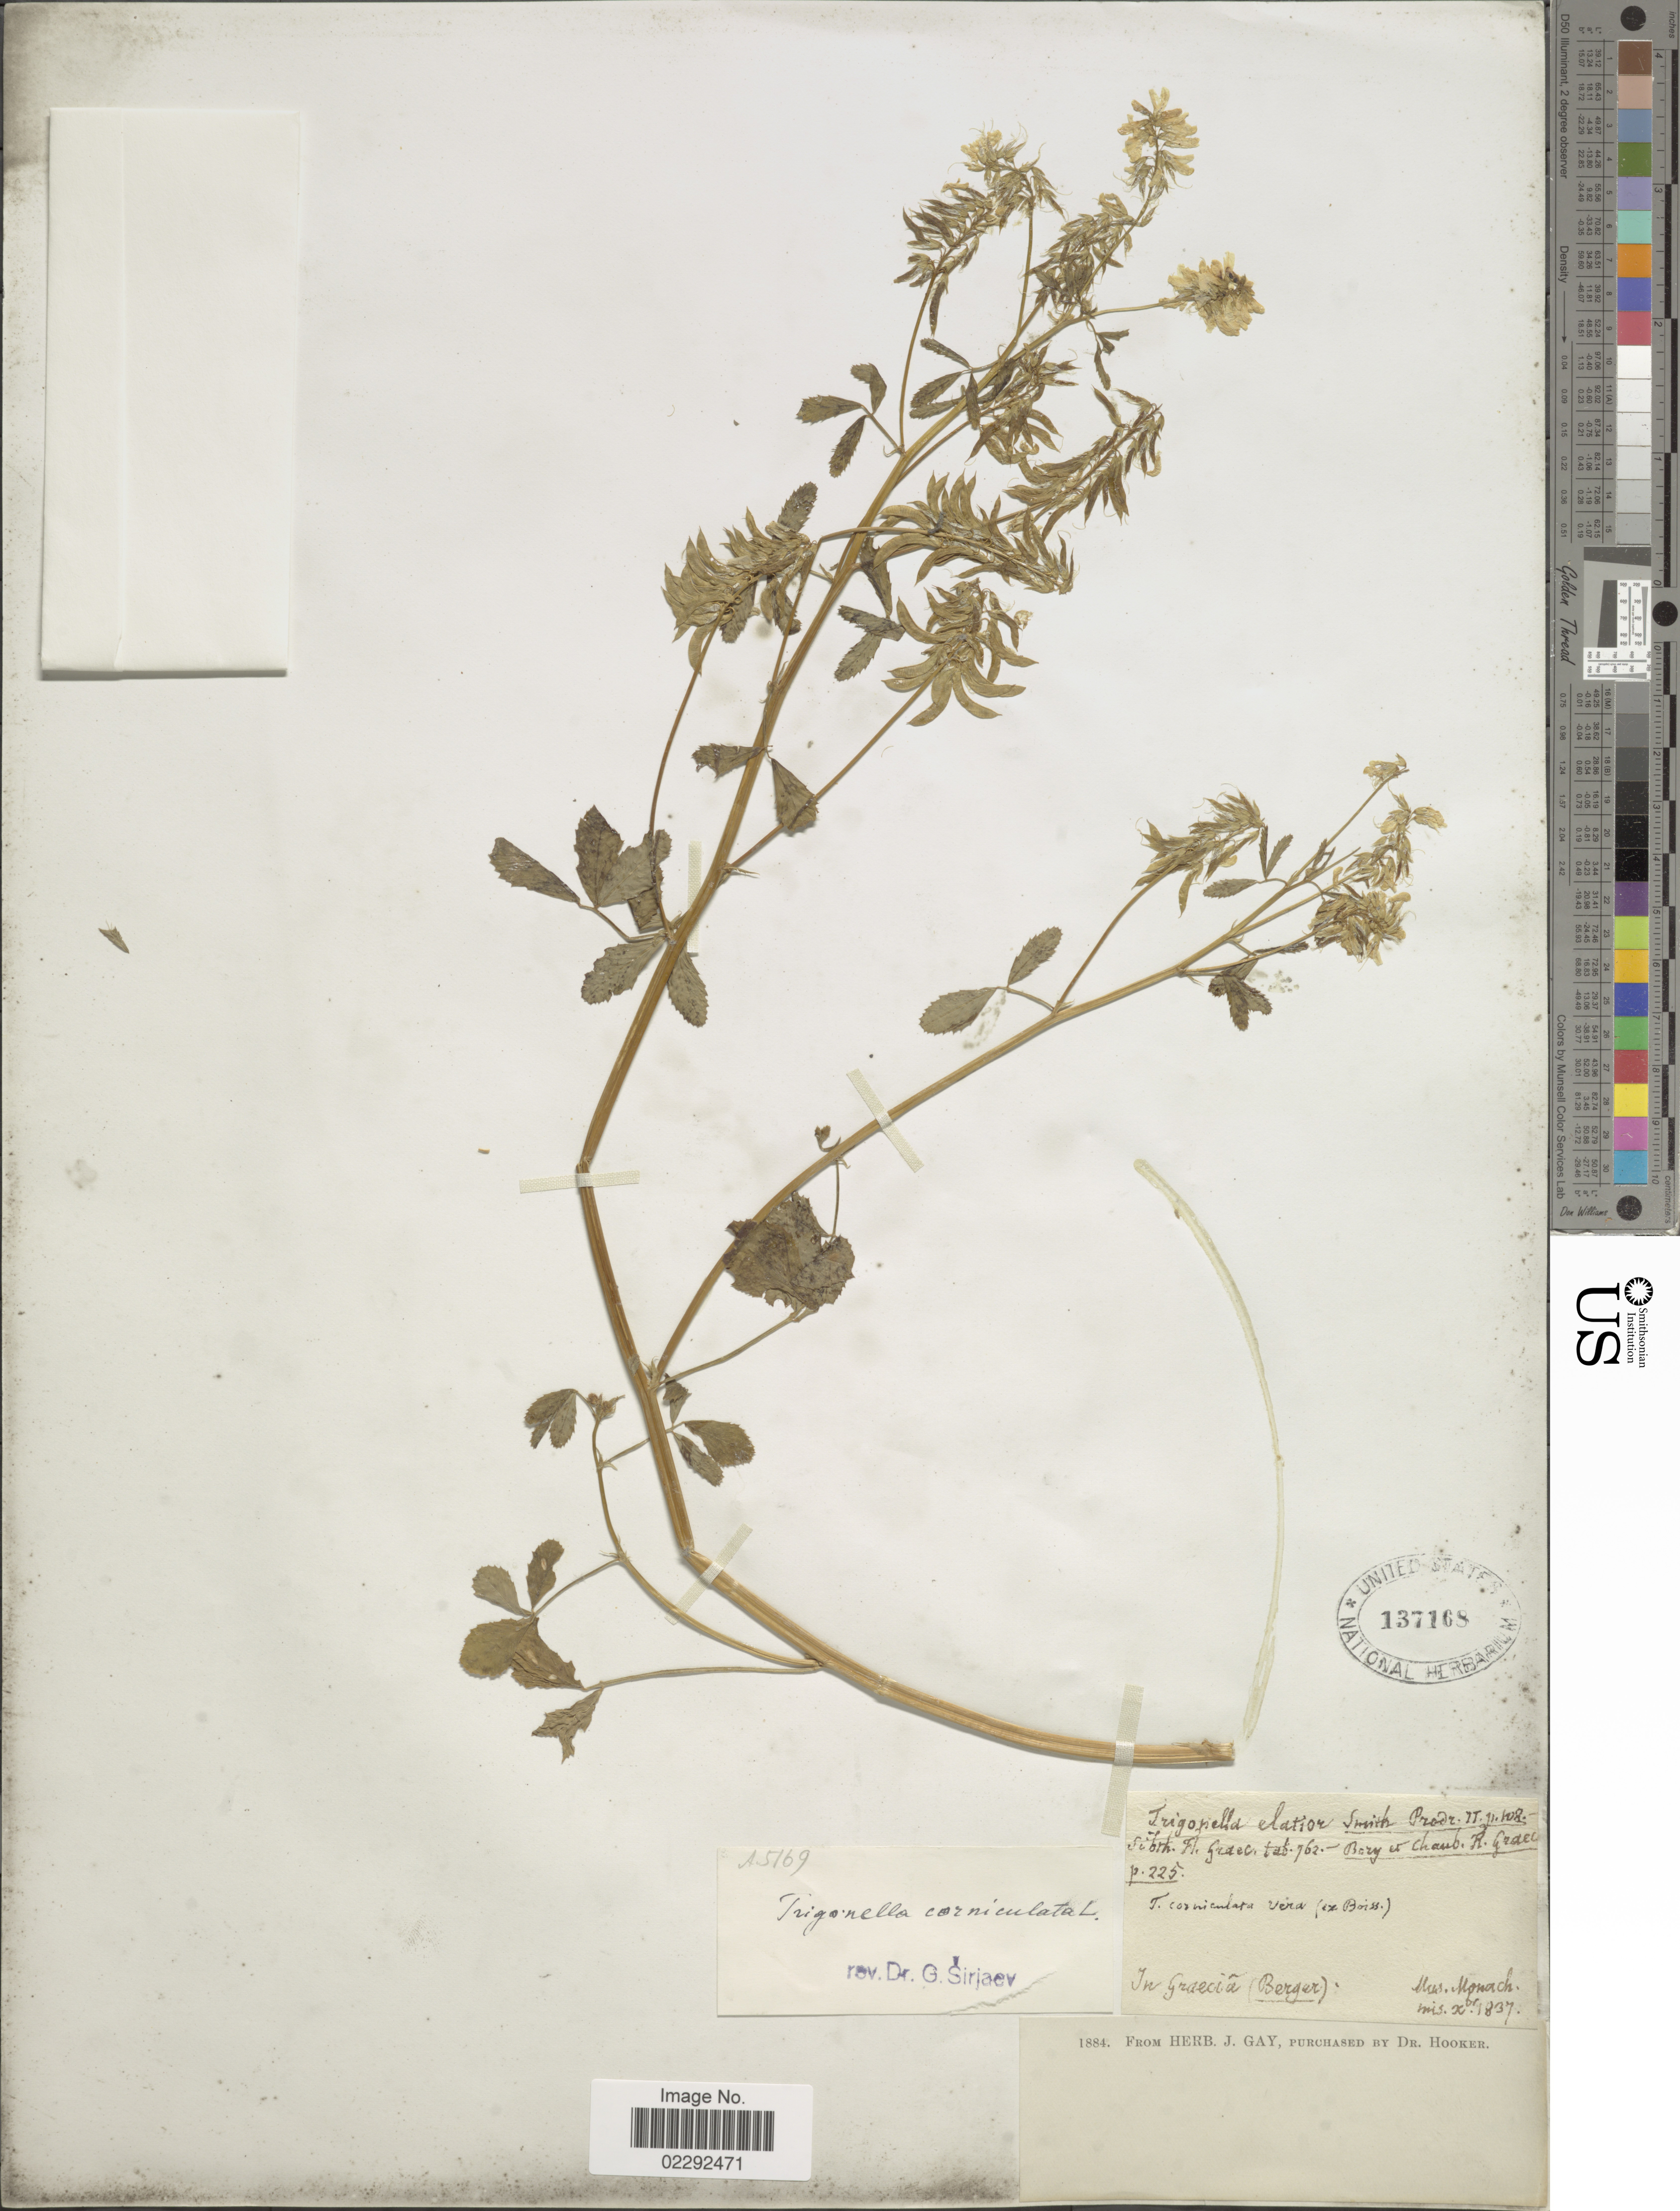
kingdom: Plantae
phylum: Tracheophyta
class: Magnoliopsida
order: Fabales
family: Fabaceae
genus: Trigonella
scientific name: Trigonella corniculata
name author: Sibth. & Sm.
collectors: -. Monach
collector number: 762?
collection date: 1837-10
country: Greece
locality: Berger [unsure placement]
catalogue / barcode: US 137168